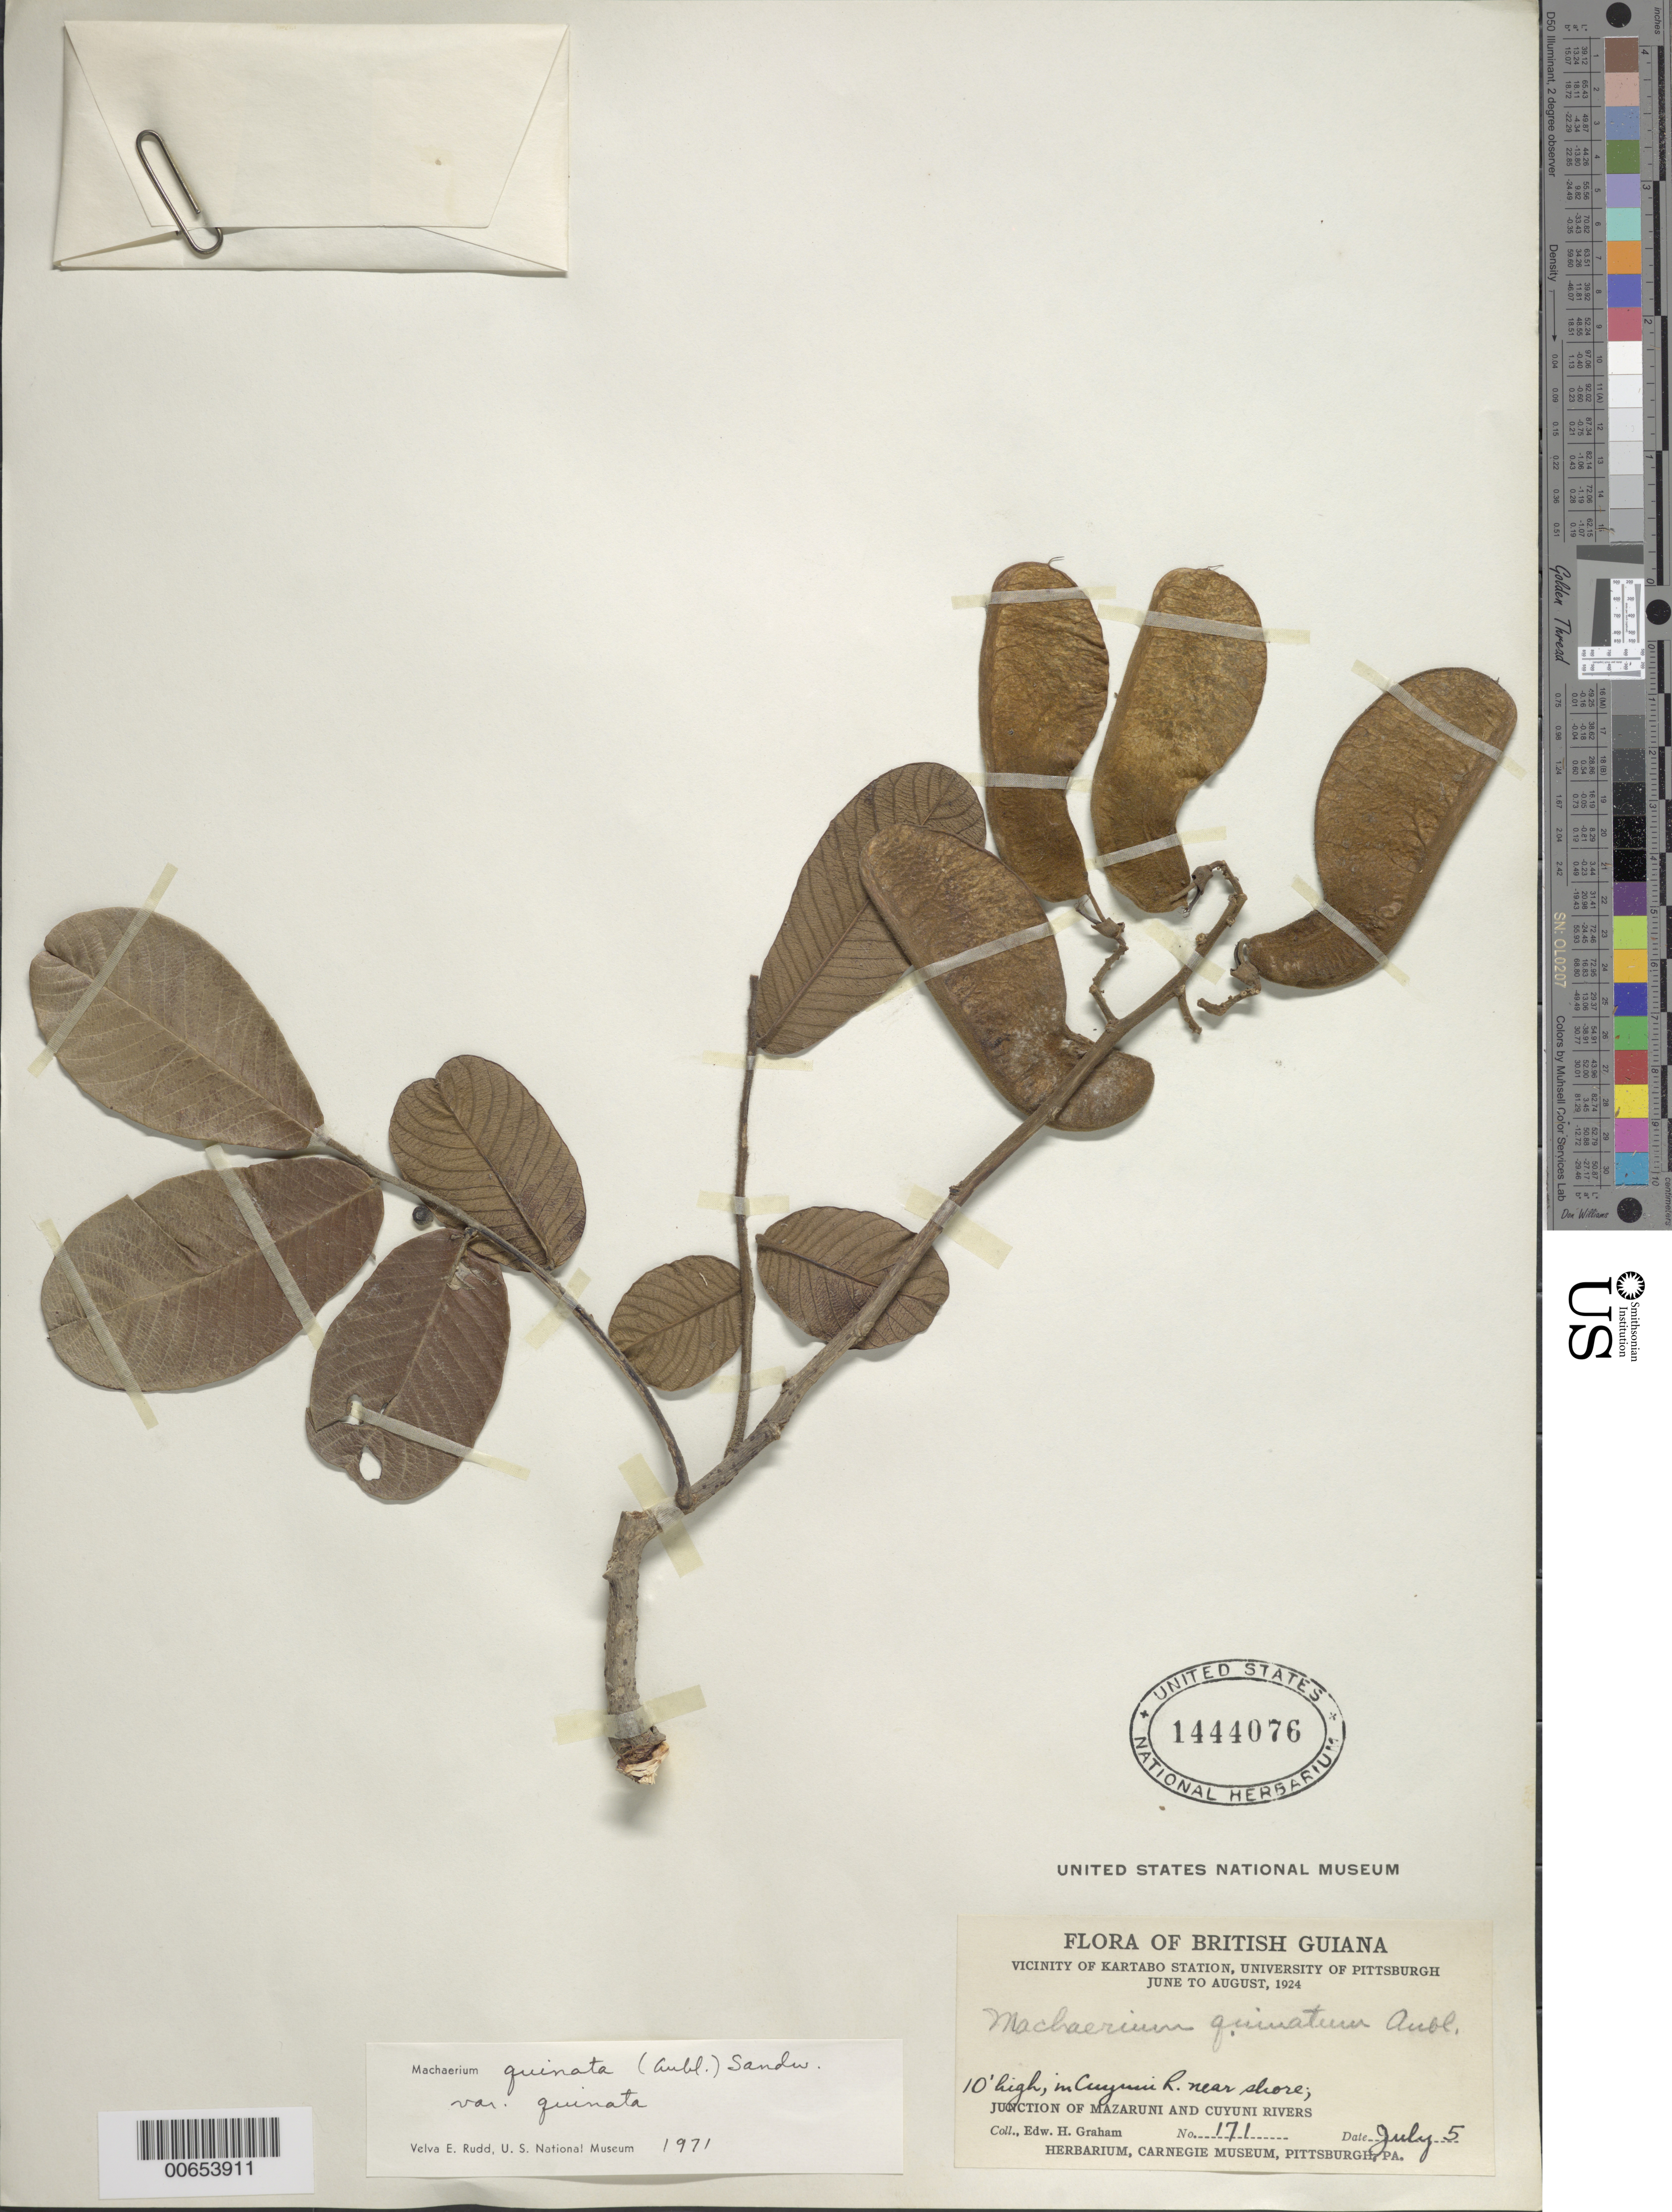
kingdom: Plantae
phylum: Tracheophyta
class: Magnoliopsida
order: Fabales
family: Fabaceae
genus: Machaerium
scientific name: Machaerium quinatum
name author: (Aubl.) Sandwith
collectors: E. H. Graham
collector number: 171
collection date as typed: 5-Jul-24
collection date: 1924-07-05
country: Guyana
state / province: Cuyuni-Mazaruni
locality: Kartabo Station, junction of Mazaruni and Cuyuni Rivers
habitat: Near shore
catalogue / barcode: US 1444076